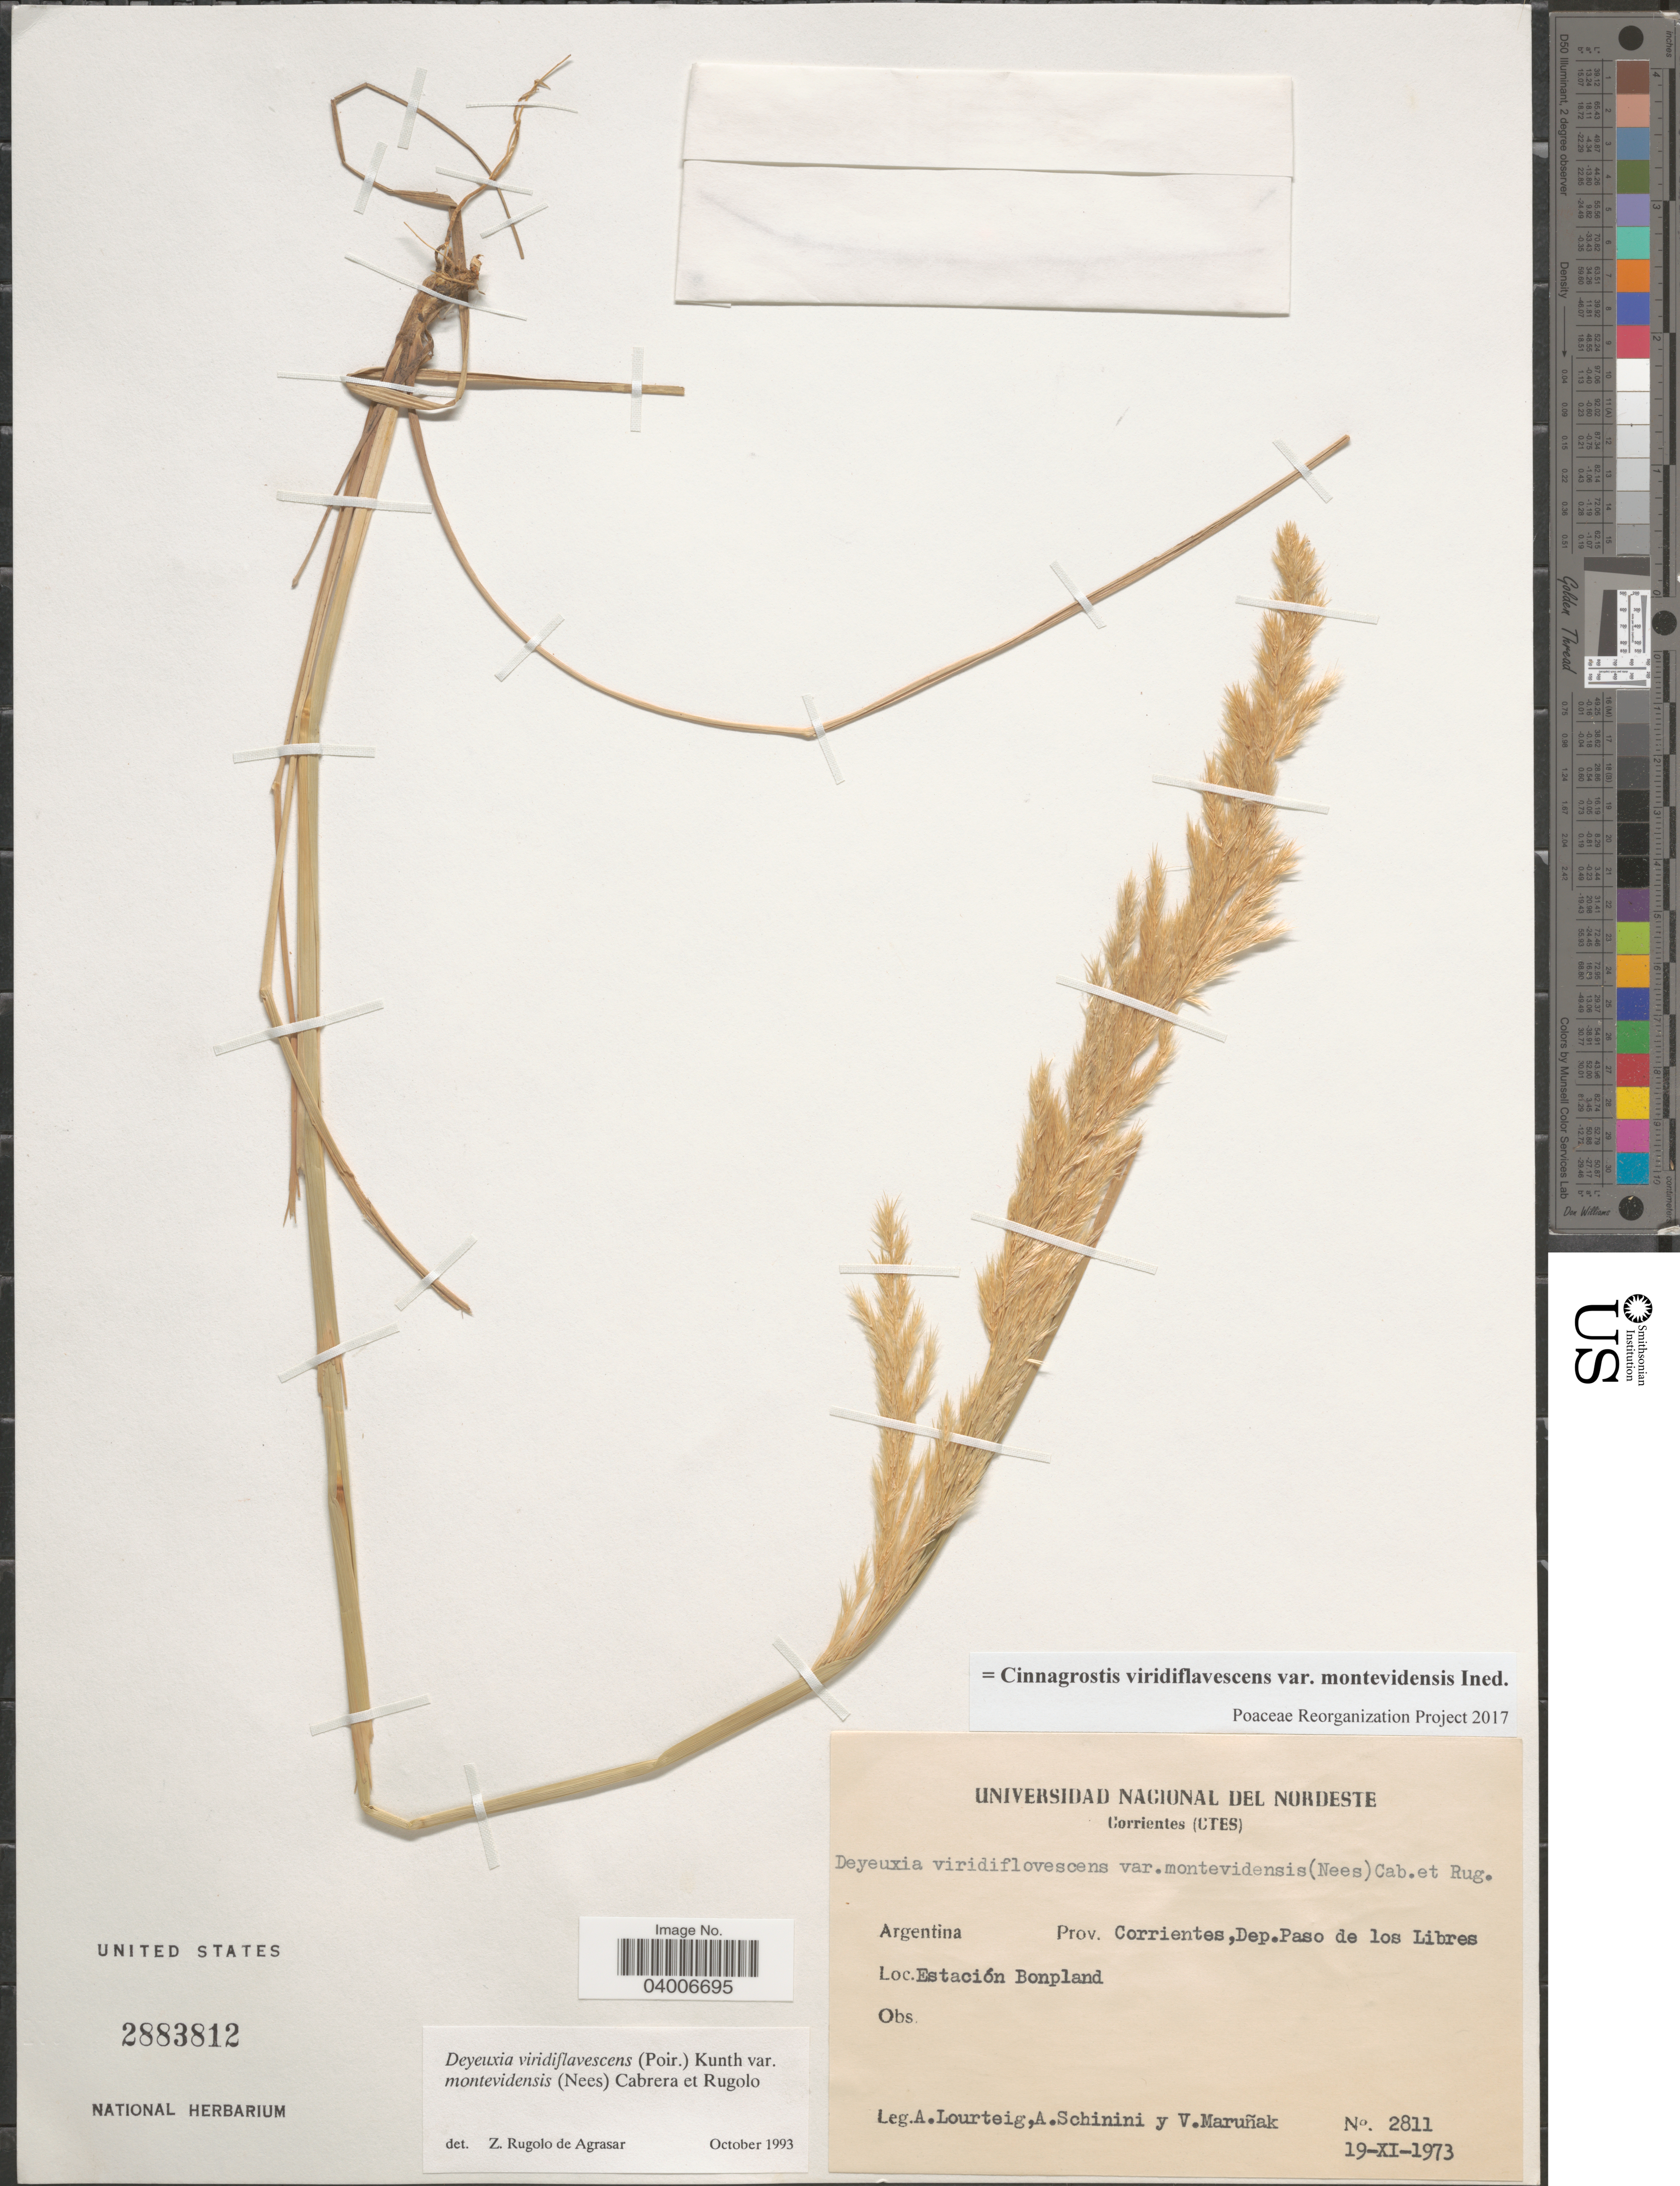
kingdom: Plantae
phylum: Tracheophyta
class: Liliopsida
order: Poales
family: Poaceae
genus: Cinnagrostis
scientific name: Cinnagrostis viridiflavescens var. montevidensis ined.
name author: (Nees) P.M. Peterson et al.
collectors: A. Lourteig, A. Schinini & V. Maruñak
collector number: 2811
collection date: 1973-11-19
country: Argentina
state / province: Corrientes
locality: Dep.Paso de los Libres. Estación Bonpland.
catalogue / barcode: US 2883812